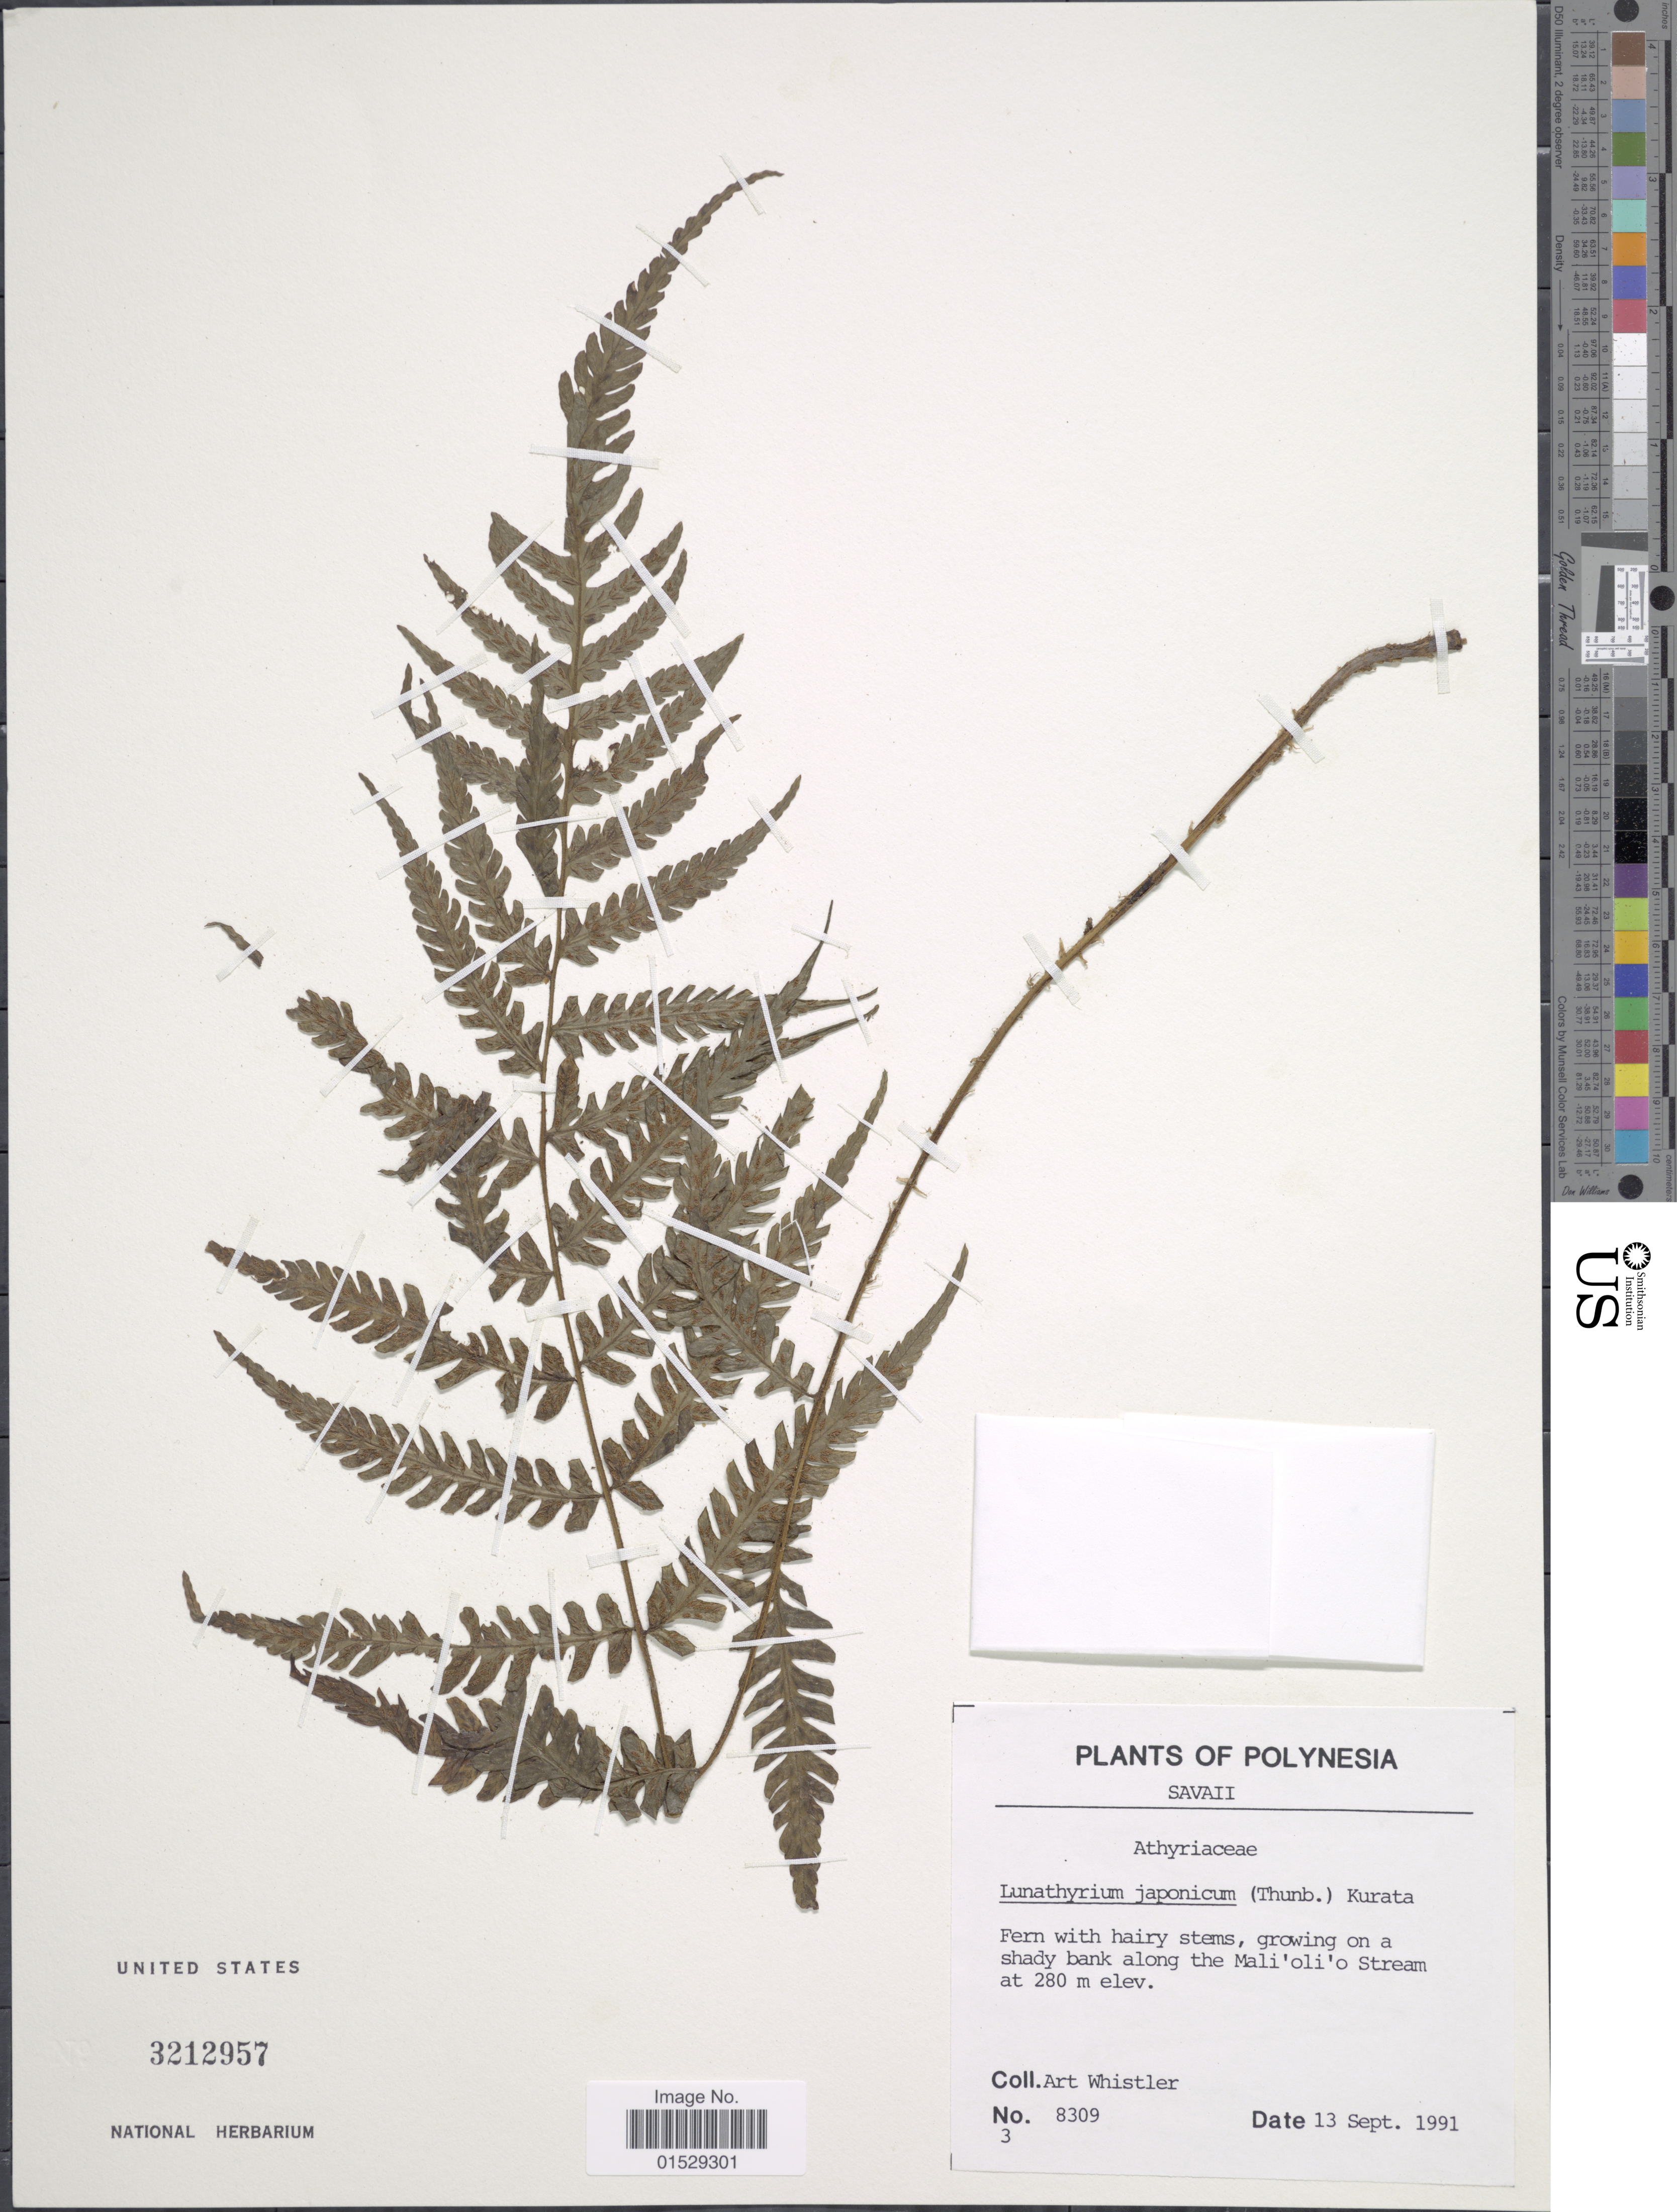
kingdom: Plantae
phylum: Tracheophyta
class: Polypodiopsida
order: Polypodiales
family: Athyriaceae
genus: Deparia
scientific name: Deparia japonica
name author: (Thunb.) M. Kato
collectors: A. Whistler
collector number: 8309/3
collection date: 1991-09-13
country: Samoa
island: Savai'i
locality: Savaii, shady bank along the Mali'olio'o stream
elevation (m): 280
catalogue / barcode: US 3212957